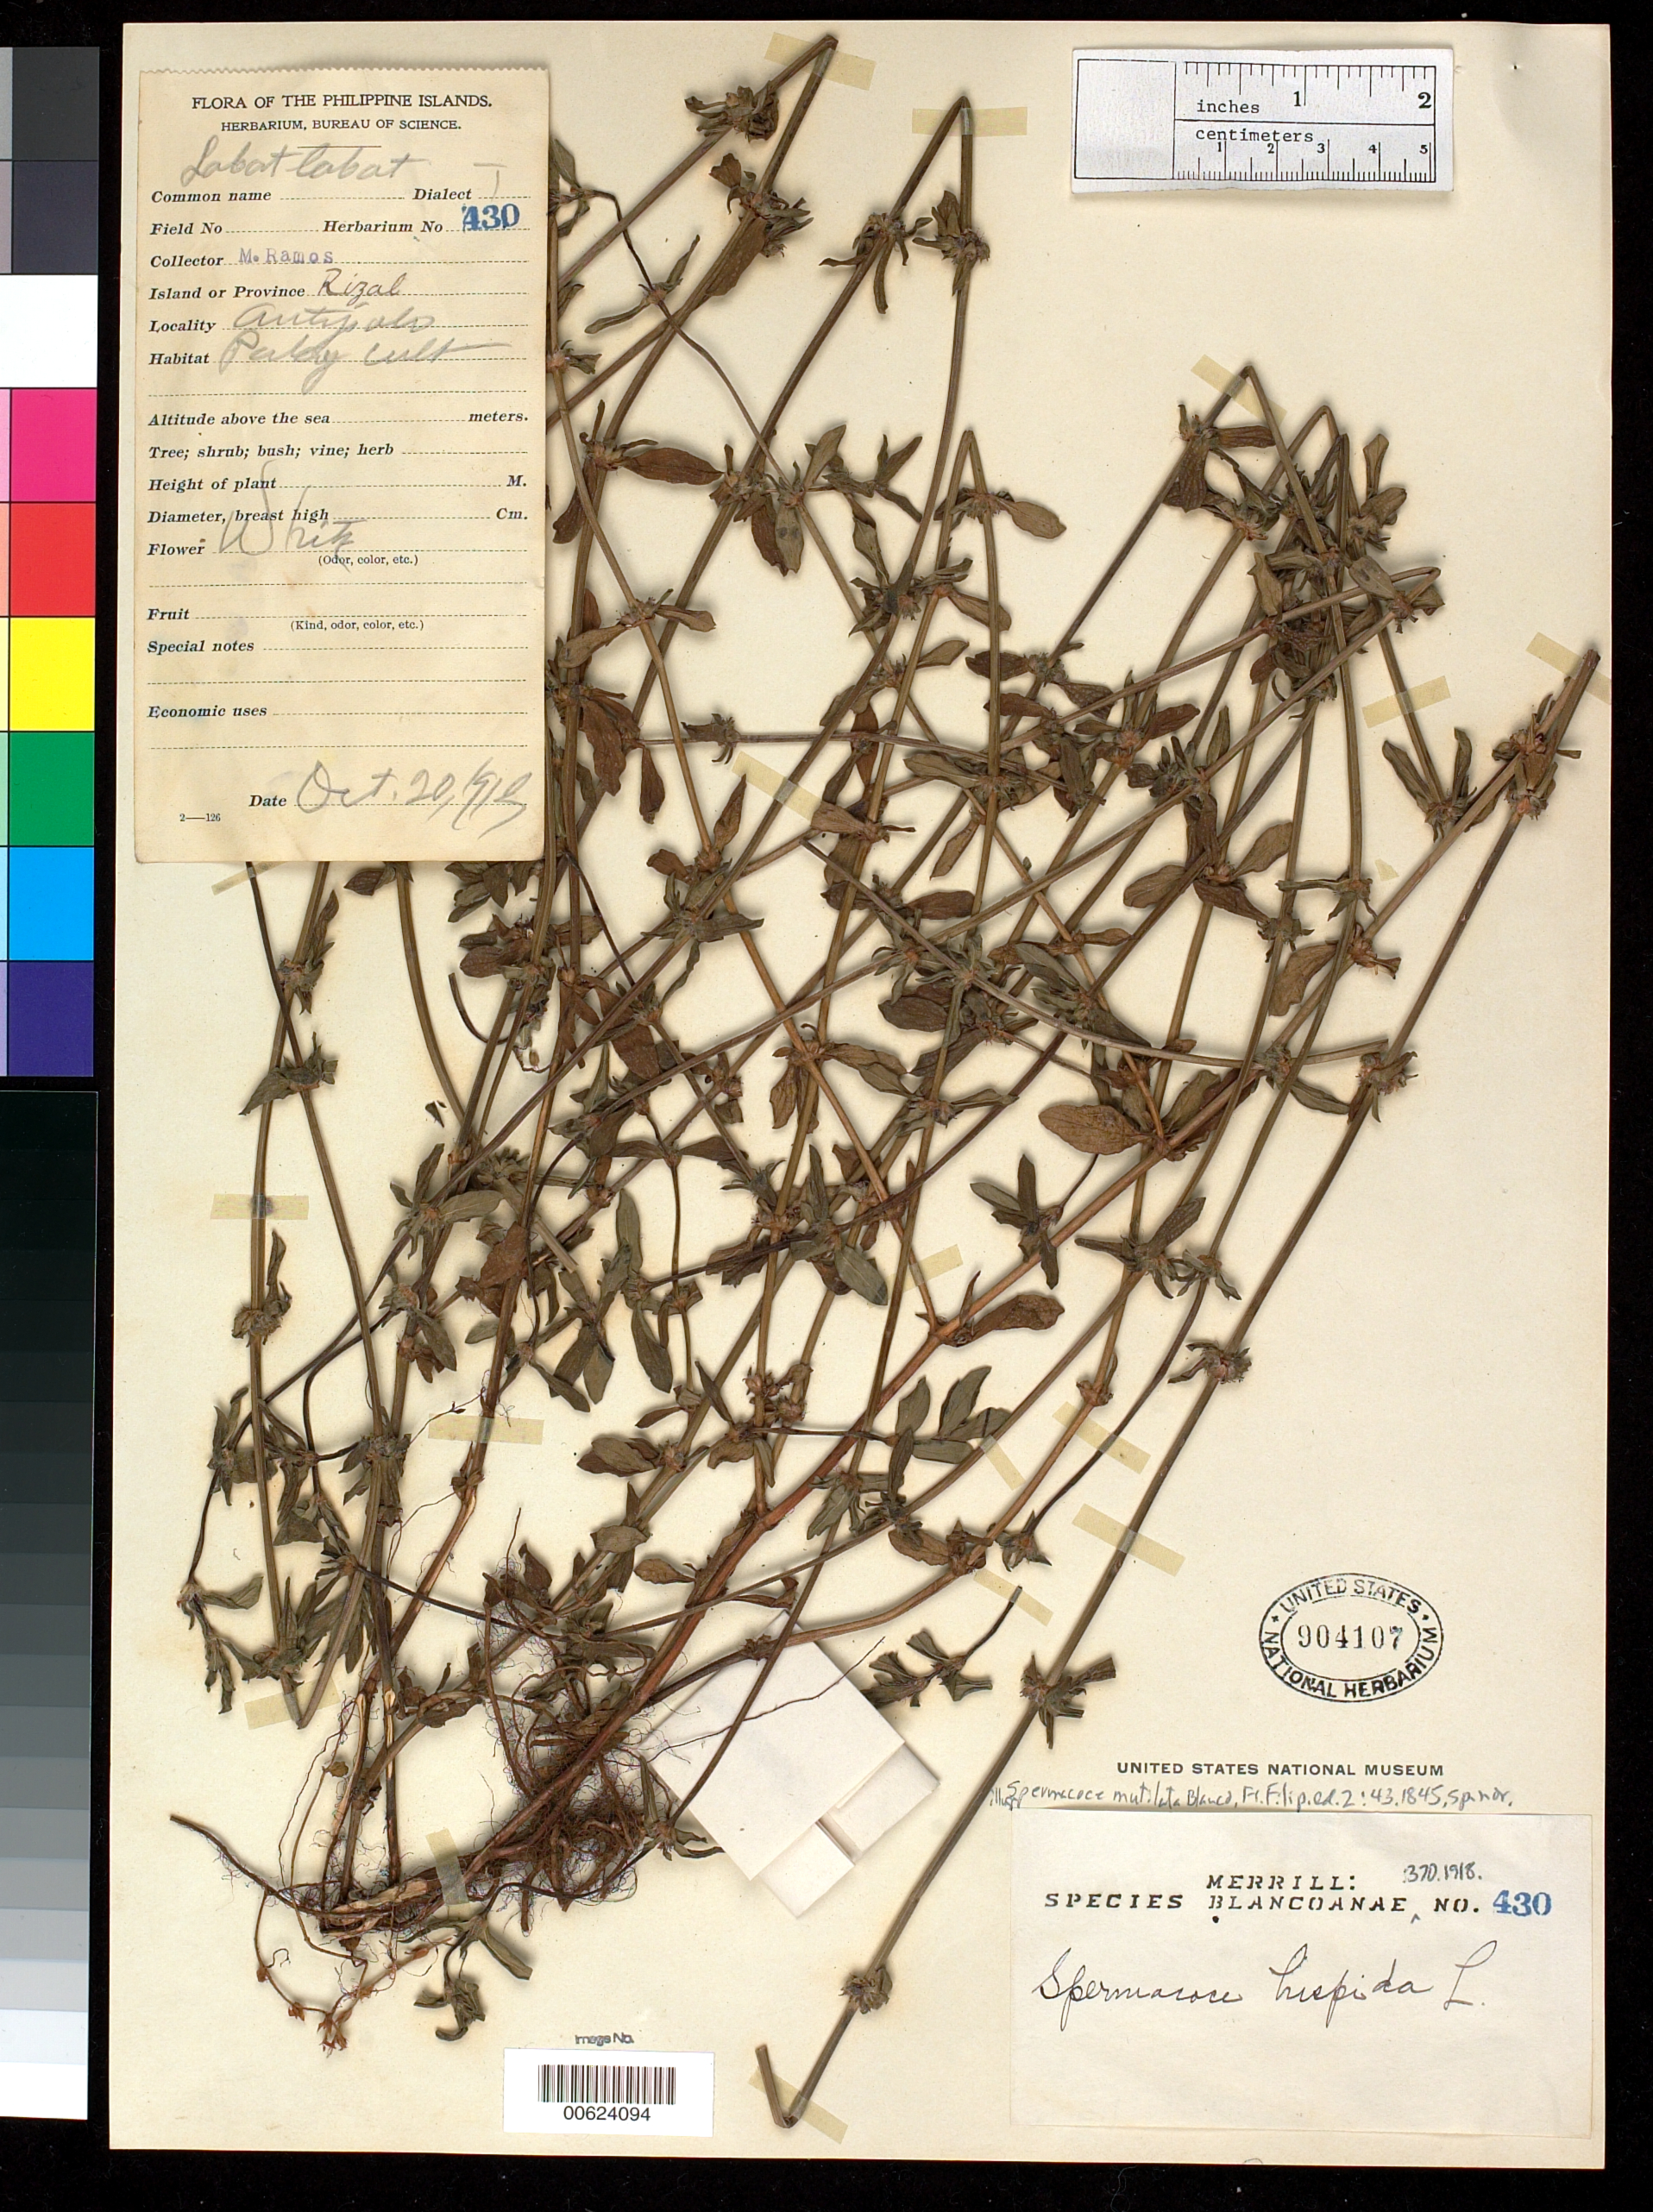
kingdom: Plantae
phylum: Tracheophyta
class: Magnoliopsida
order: Gentianales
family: Rubiaceae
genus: Spermacoce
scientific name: Spermacoce mutilata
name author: Blanco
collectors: M. Ramos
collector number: Sp. Blancoan. 0430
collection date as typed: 20 Oct 1913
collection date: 1913-10-20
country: Philippines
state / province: Calabarzon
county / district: Rizal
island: Luzon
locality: Antipolo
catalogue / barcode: US 904107